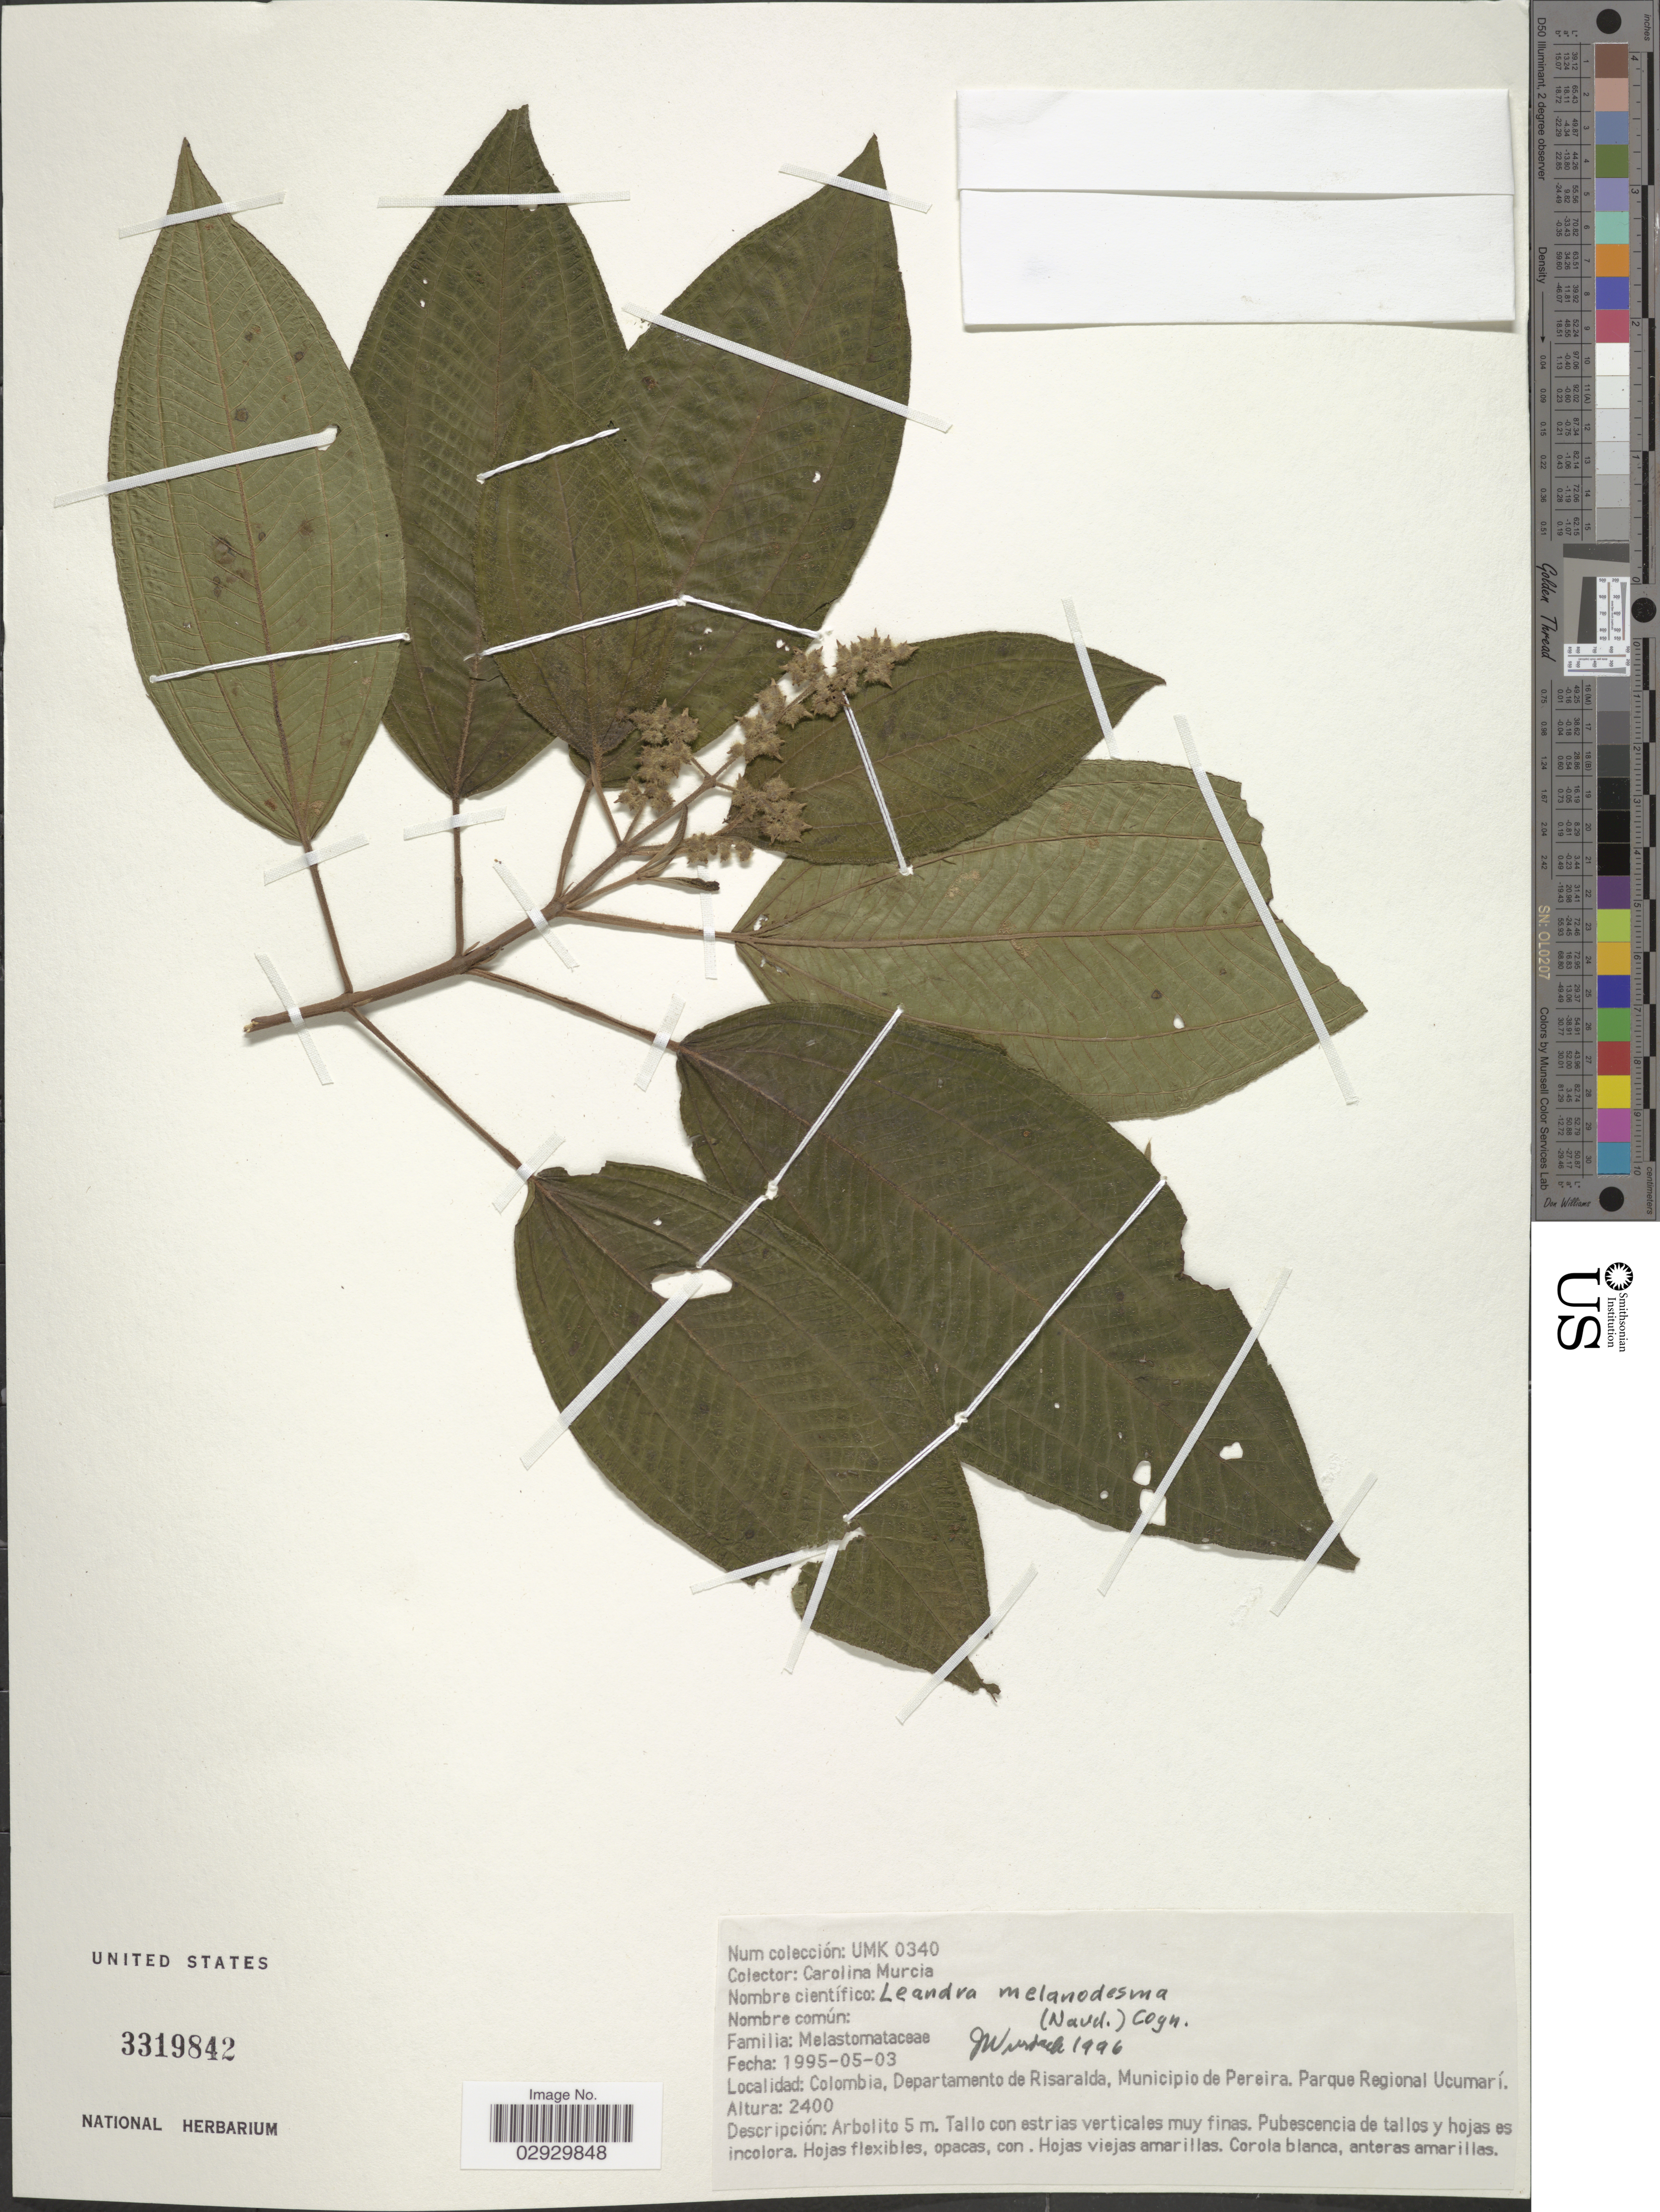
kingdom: Plantae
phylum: Tracheophyta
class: Magnoliopsida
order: Myrtales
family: Melastomataceae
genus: Leandra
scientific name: Leandra melanodesma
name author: (Naudin) Cogn.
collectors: C. Murcia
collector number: UMK0340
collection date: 1995-05-03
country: Colombia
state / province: Risaralda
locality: Departamento de Risaralda, Municipio de Pereira. Parque Regional Ucumarí.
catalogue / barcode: US 3319842